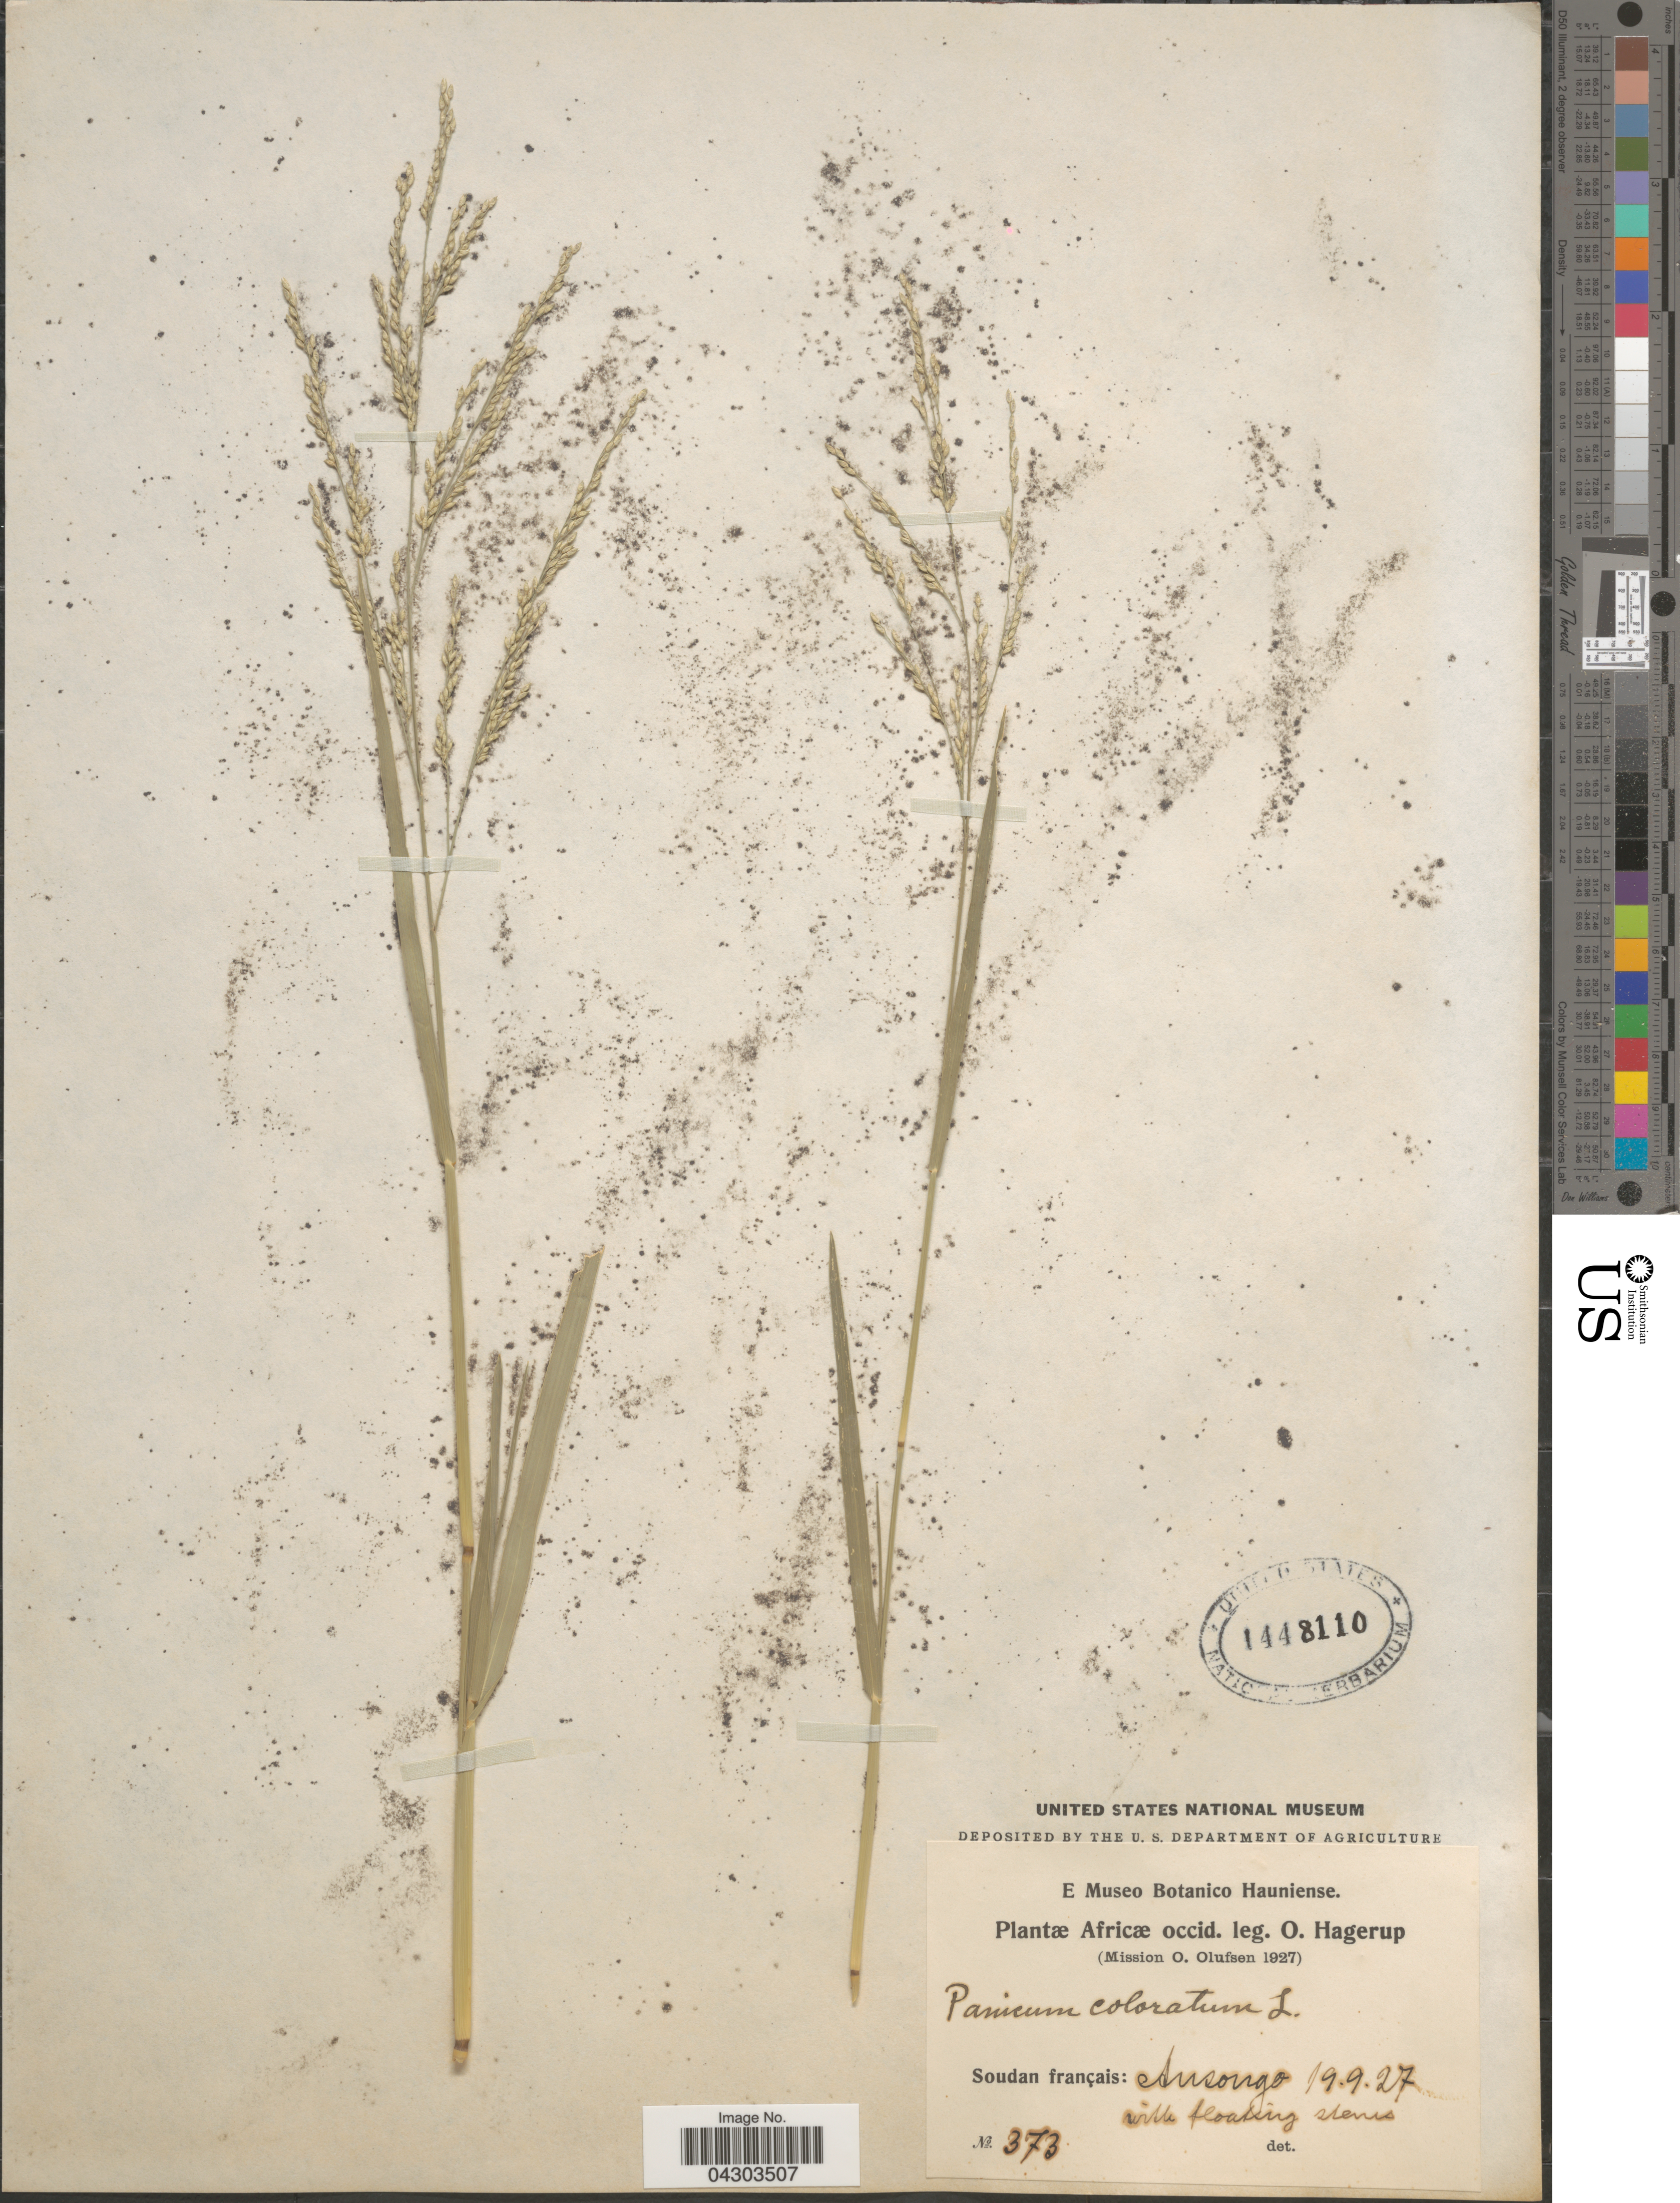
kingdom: Plantae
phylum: Tracheophyta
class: Liliopsida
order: Poales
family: Poaceae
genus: Panicum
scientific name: Panicum coloratum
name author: L.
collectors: O. Hagerup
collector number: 373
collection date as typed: Transcribed d/m/y: 19/9/27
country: Mali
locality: Africæ occid. (Mission O. Olufsen 1927). Soudan français: Ansongo.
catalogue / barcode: US 1448110